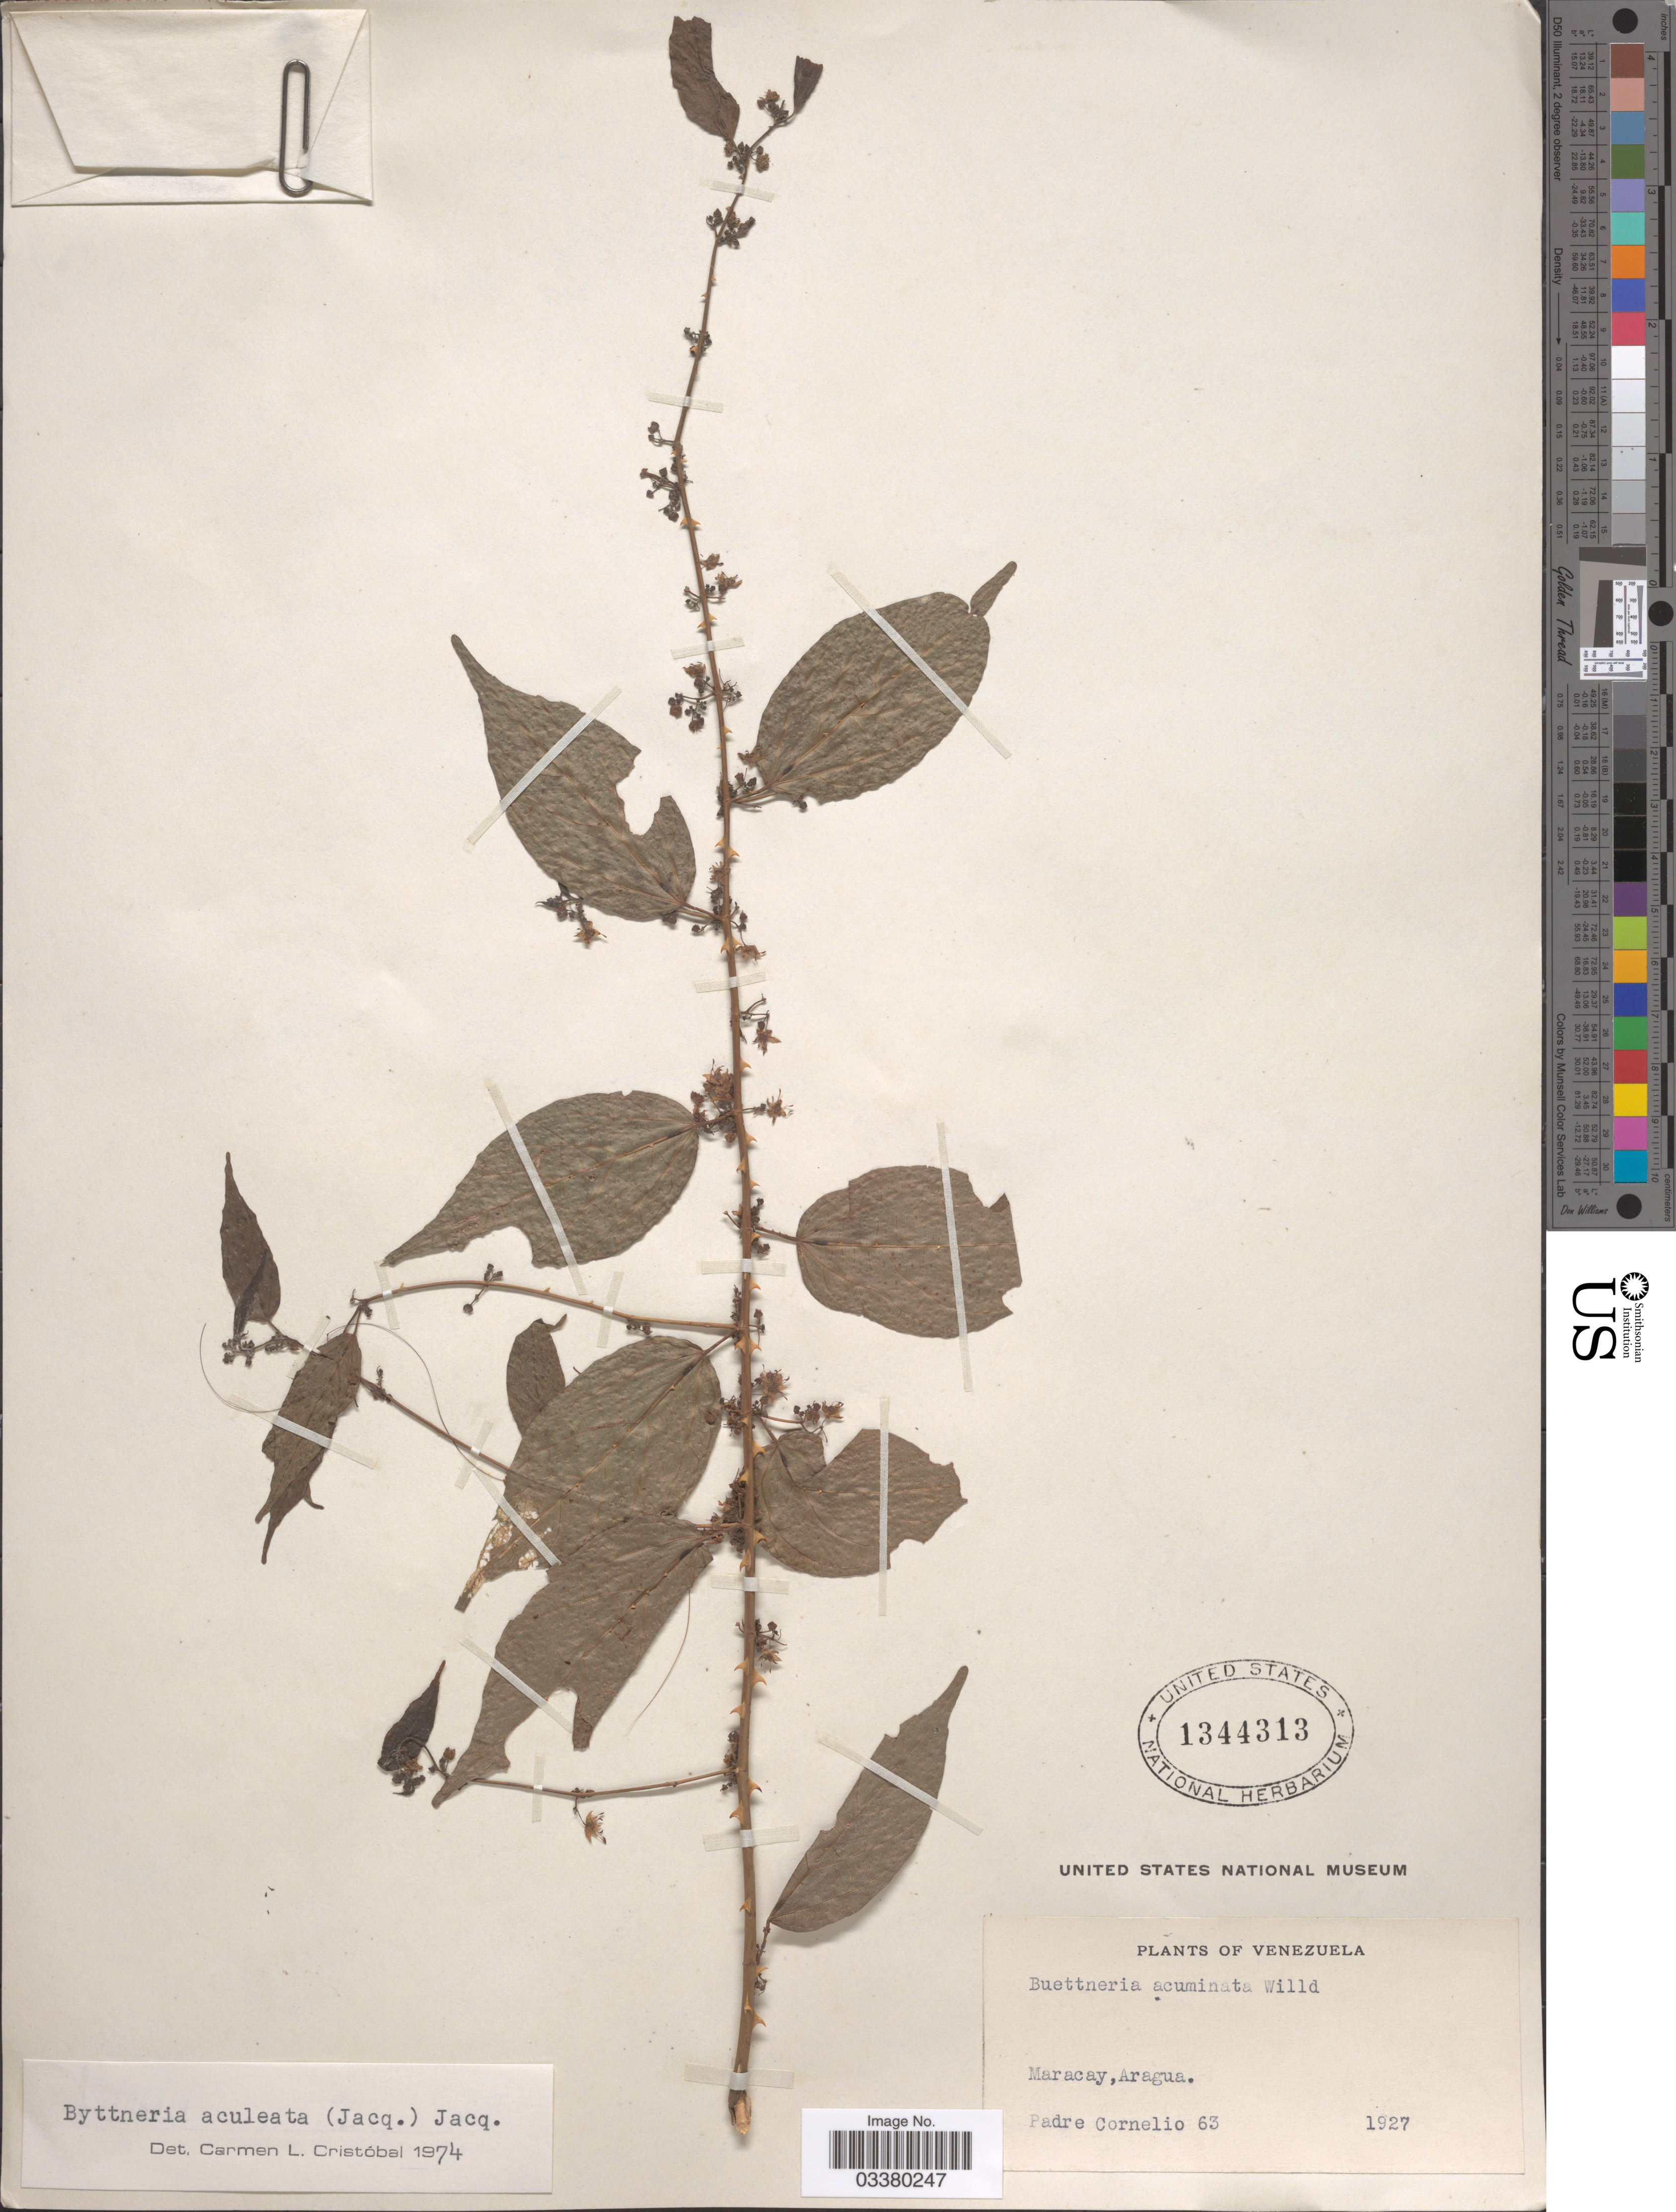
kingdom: Plantae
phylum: Tracheophyta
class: Magnoliopsida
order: Malvales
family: Malvaceae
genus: Byttneria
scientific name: Byttneria aculeata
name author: (Jacq.) Jacq.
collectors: P. Cornelio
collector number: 63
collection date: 1927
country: Venezuela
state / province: Aragua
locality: Maracay.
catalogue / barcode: US 1344313